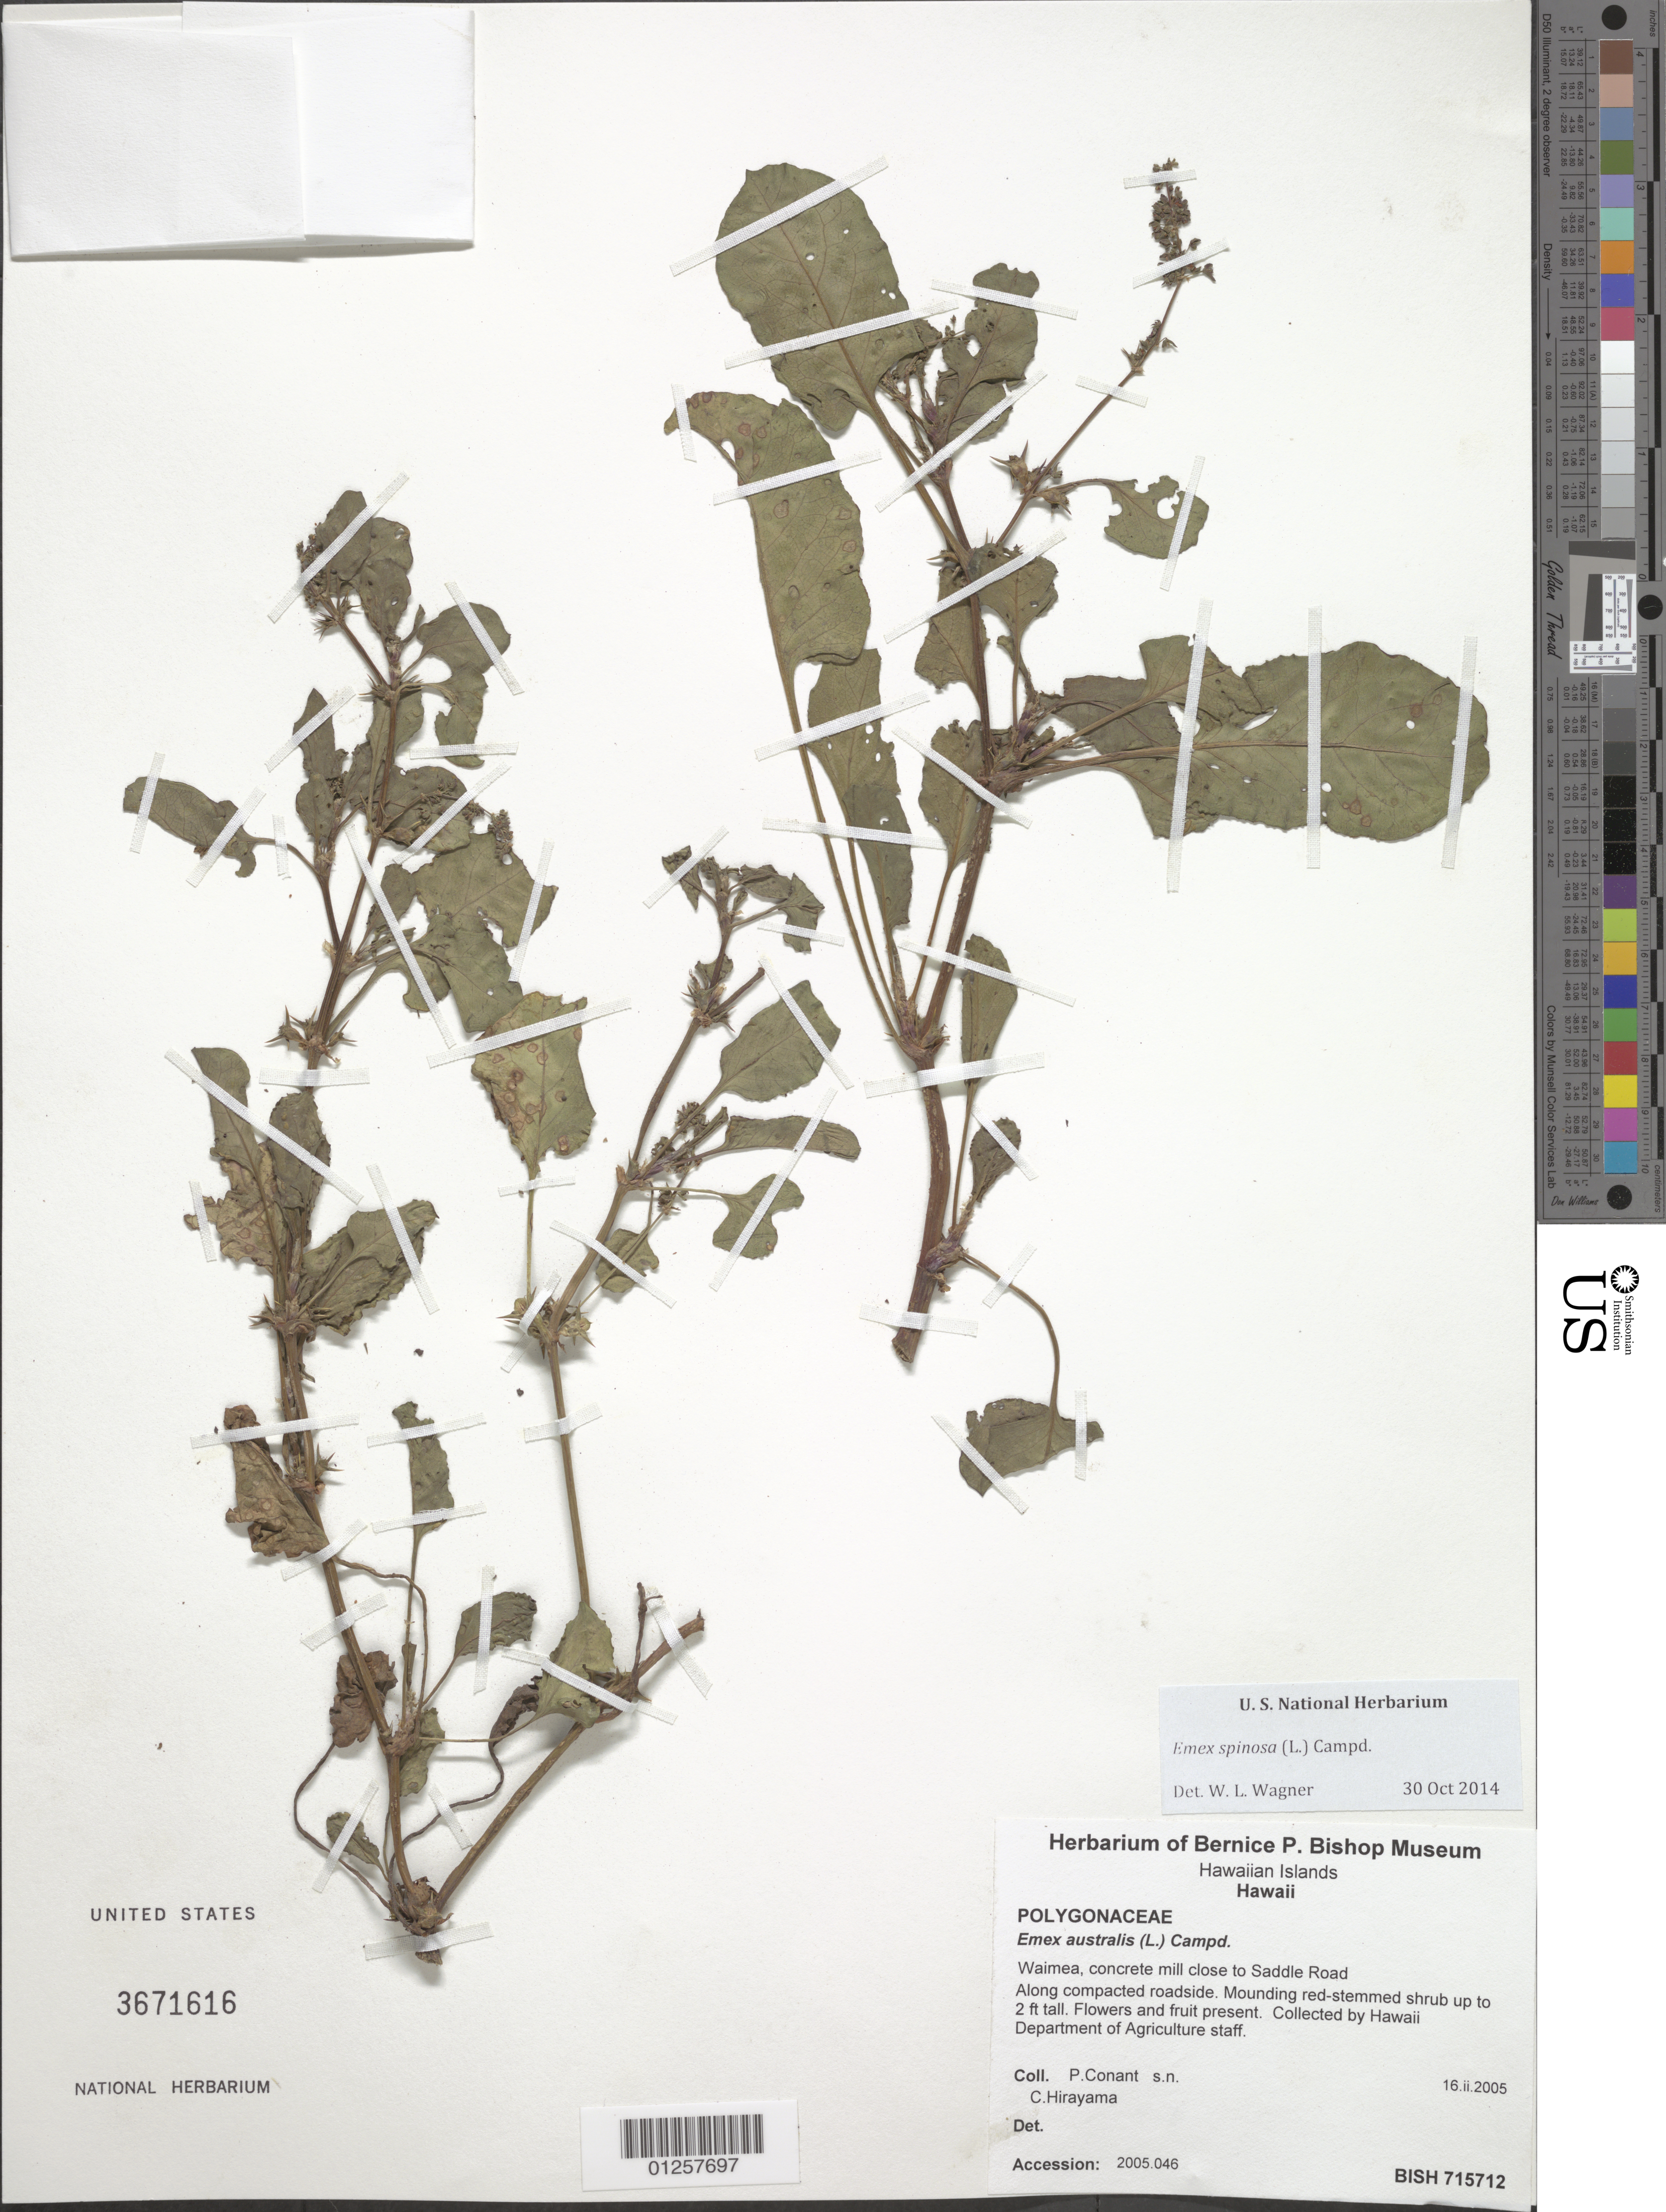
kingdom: Plantae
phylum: Tracheophyta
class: Magnoliopsida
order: Caryophyllales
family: Polygonaceae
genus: Rumex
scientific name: Rumex hypogaeus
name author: T.M. Schust. & Reveal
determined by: Wagner, W. L., (BOT), Smithsonian Institution - National Museum of Natural History (UNITED STATES)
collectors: P. Conant & C. Hirayama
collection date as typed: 16.ii. 2005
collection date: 2005-02-16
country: United States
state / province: Hawaii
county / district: Kauai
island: Hawaii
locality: Waimea, concrete mill close to Saddle Road.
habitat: Along compacted roadside.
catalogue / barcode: US 3671616